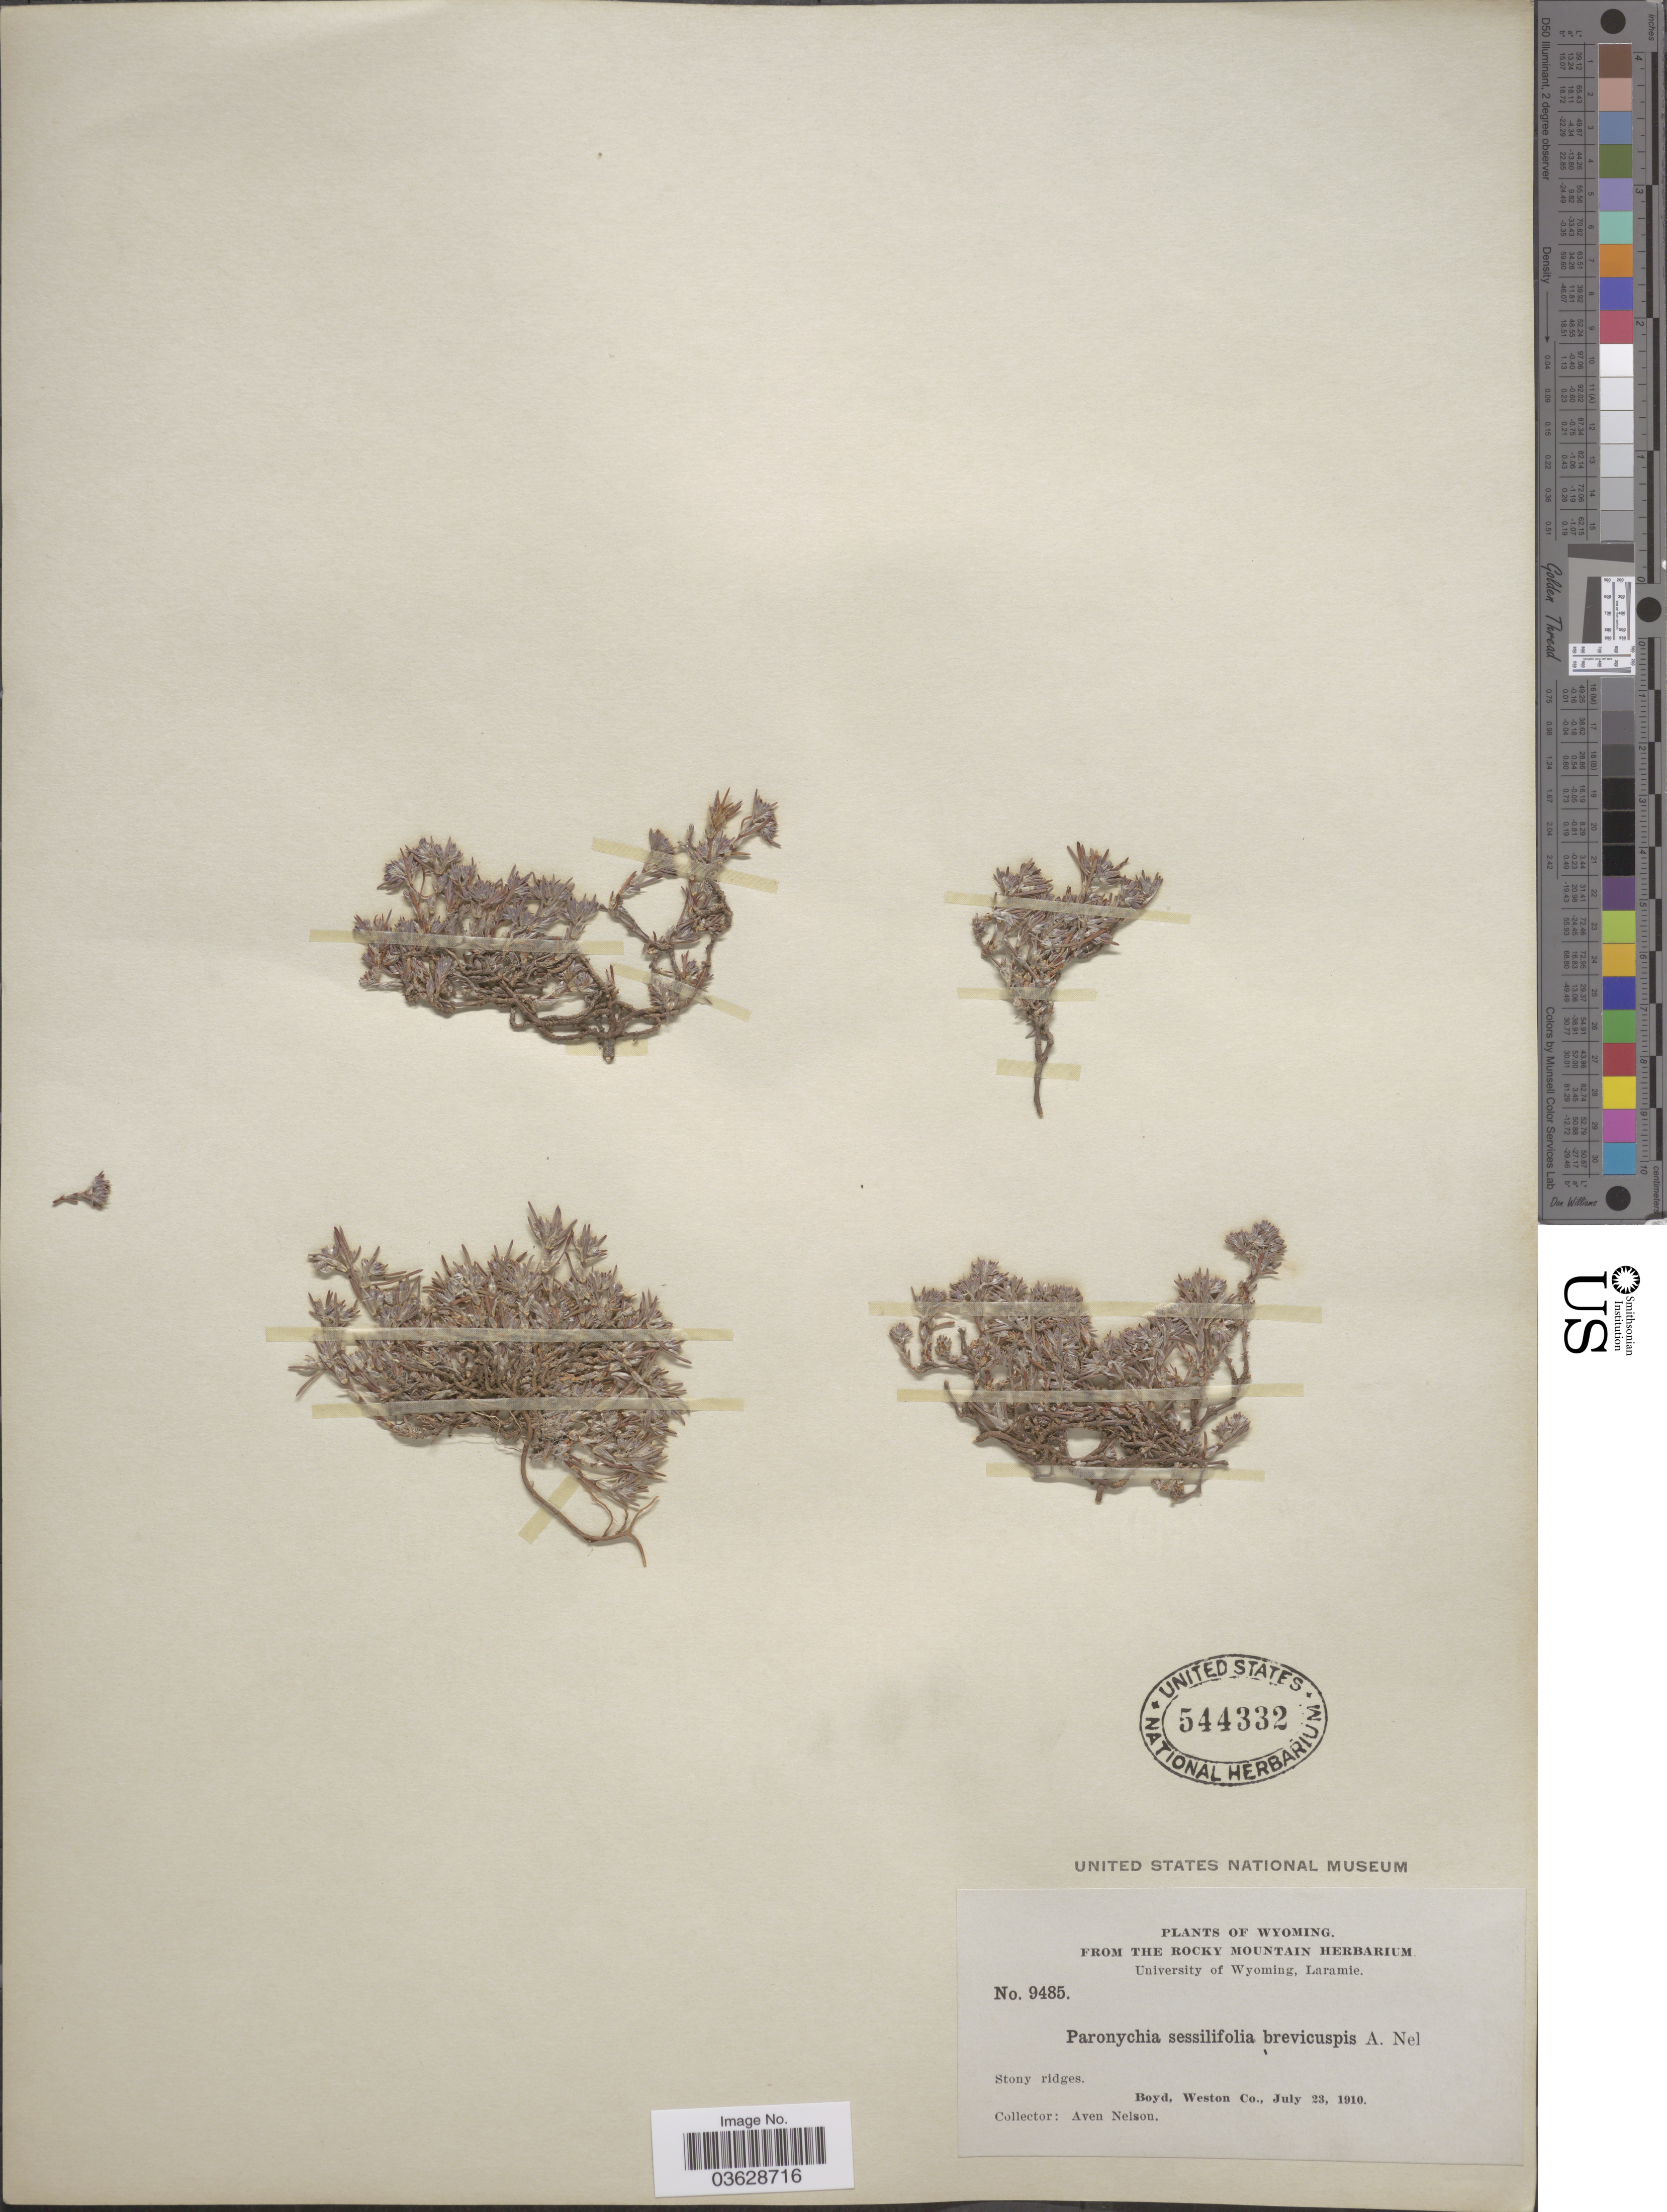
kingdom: Plantae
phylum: Tracheophyta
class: Magnoliopsida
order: Caryophyllales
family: Caryophyllaceae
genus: Paronychia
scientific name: Paronychia sessiliflora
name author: Nutt.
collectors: A. Nelson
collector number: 9485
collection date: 1910-07-23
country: United States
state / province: Wyoming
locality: Boyd, Weston Co.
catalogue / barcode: US 544332